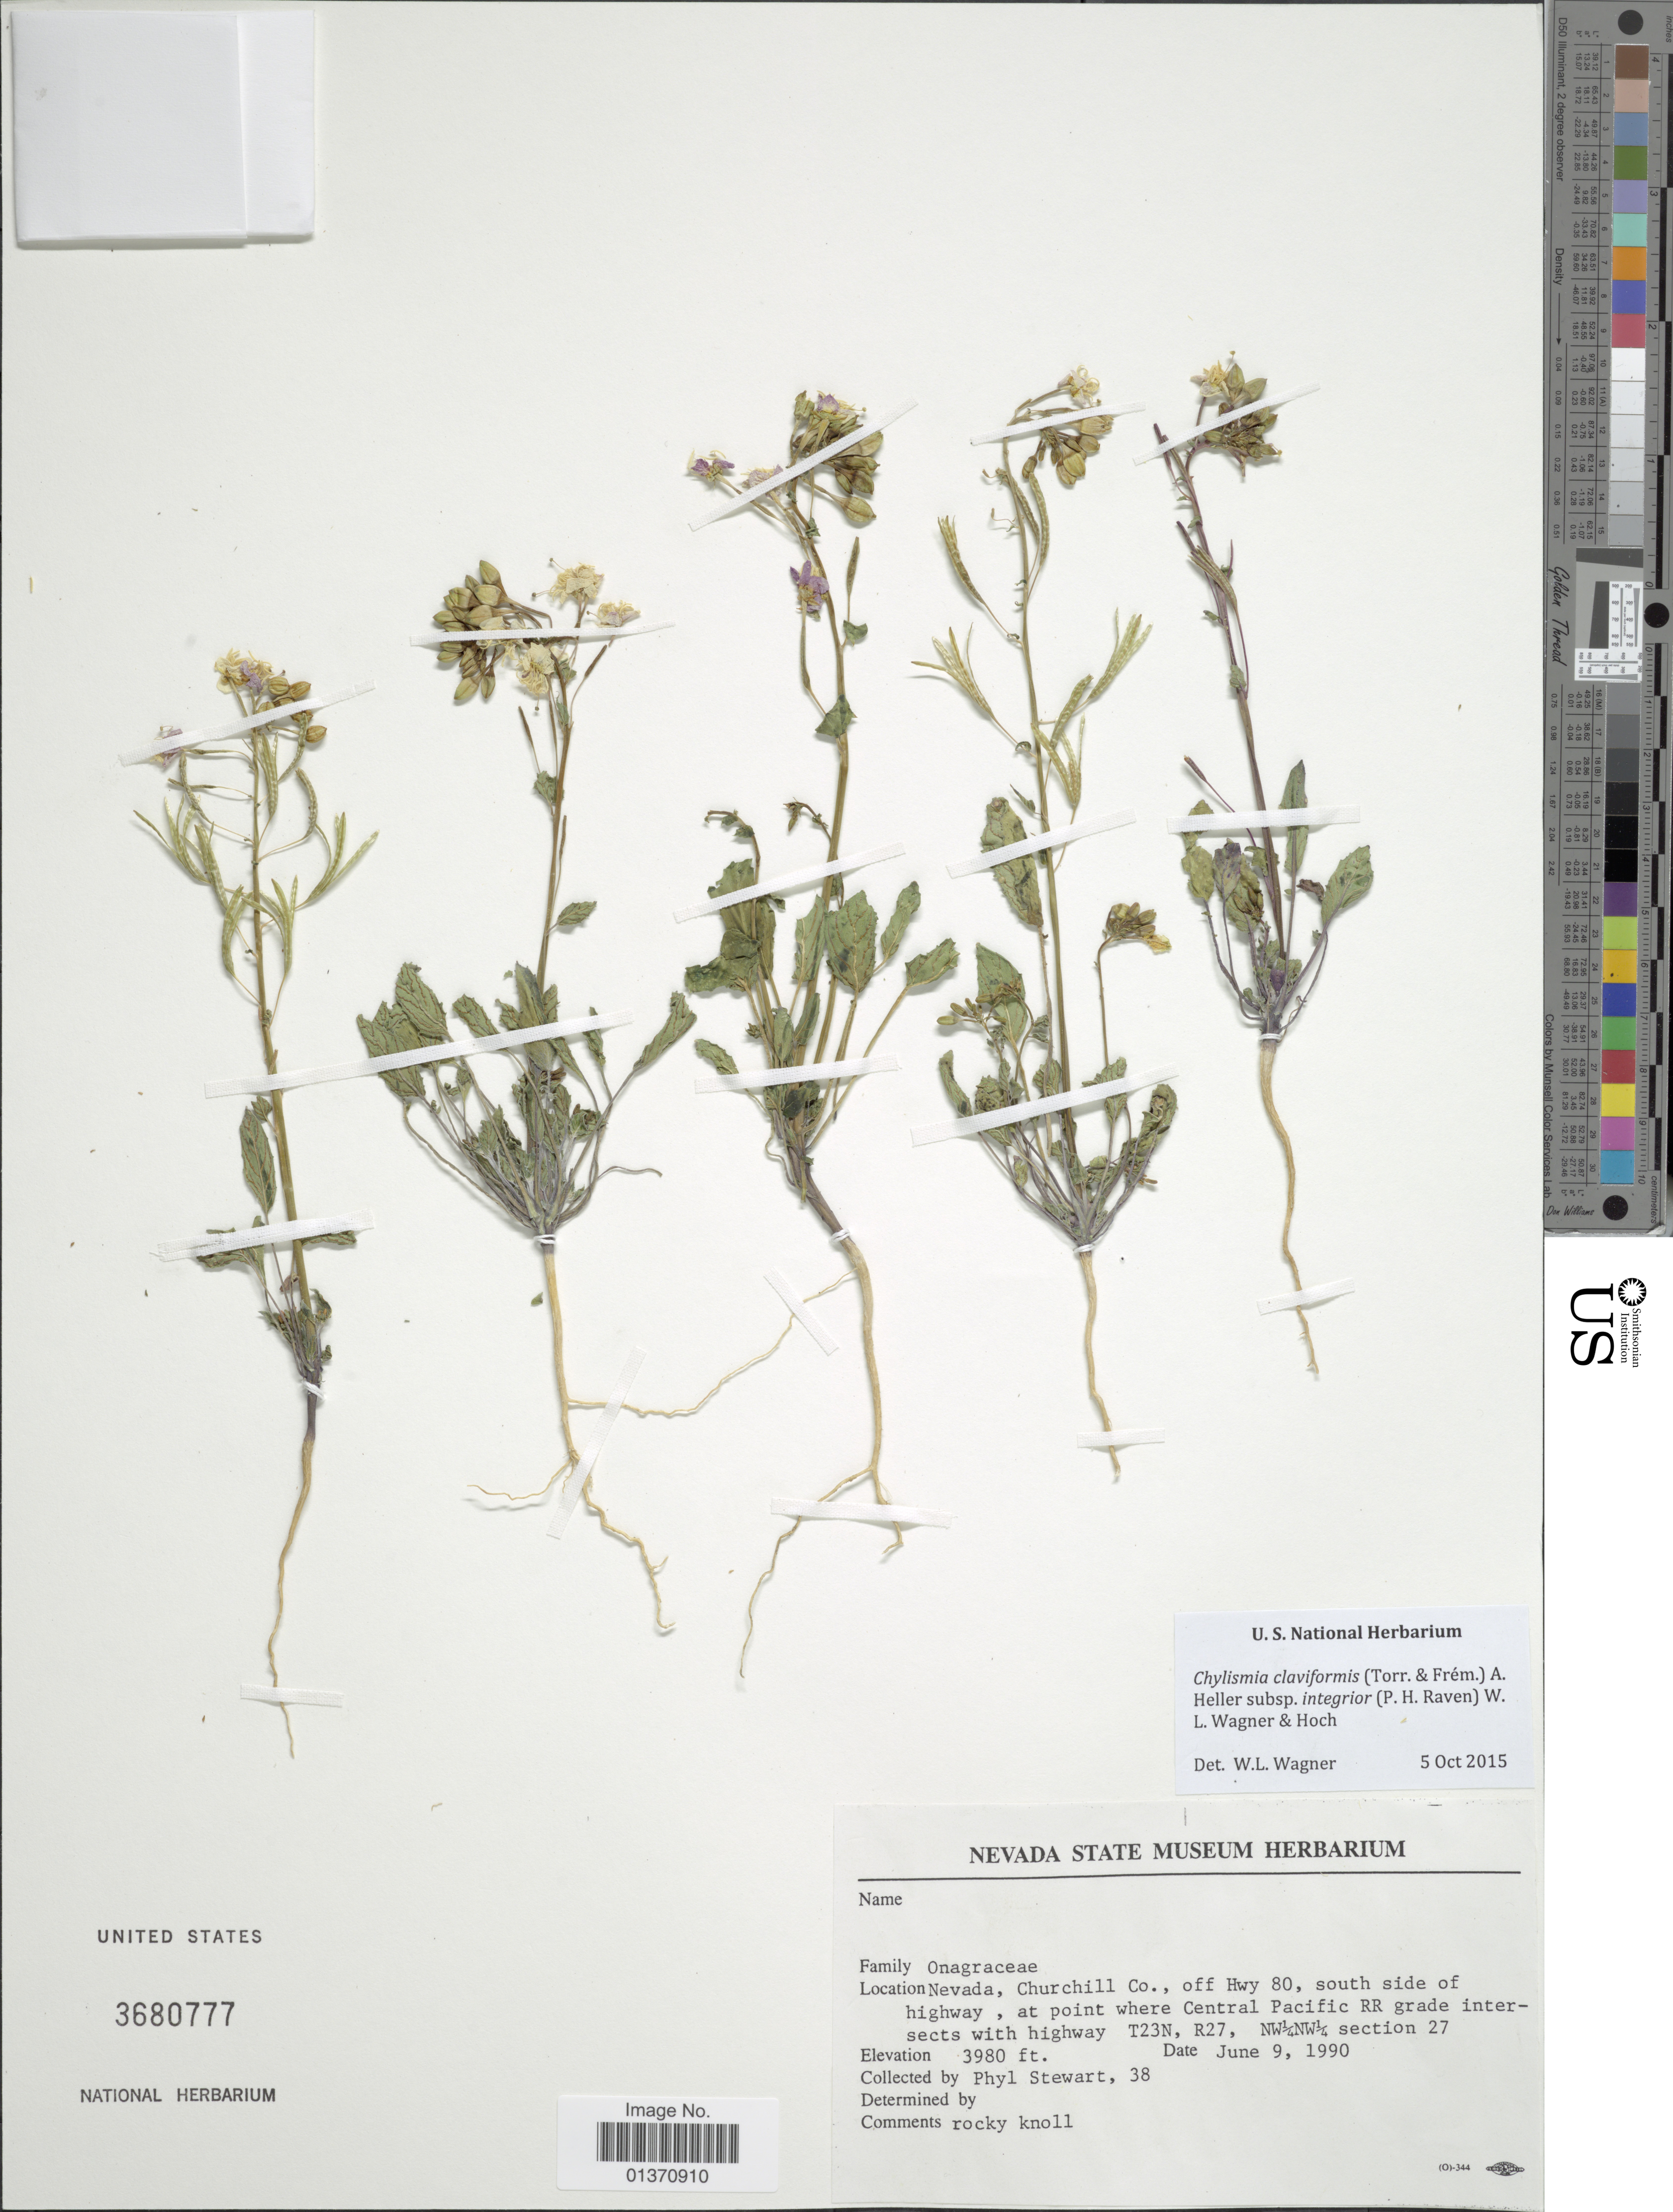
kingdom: Plantae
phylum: Tracheophyta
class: Magnoliopsida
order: Myrtales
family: Onagraceae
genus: Chylismia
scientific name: Chylismia claviformis subsp. integrior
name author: (P.H. Raven) W.L. Wagner & Hoch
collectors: Stewart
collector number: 38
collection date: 1990-06-09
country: United States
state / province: Nevada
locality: Churchill Co., off Hwy 80, south side of highway, at point where Central Pacific RR grade intersects with highway T23N, R27, NW¼NW¼ section 27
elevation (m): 1213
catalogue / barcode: US 3680777